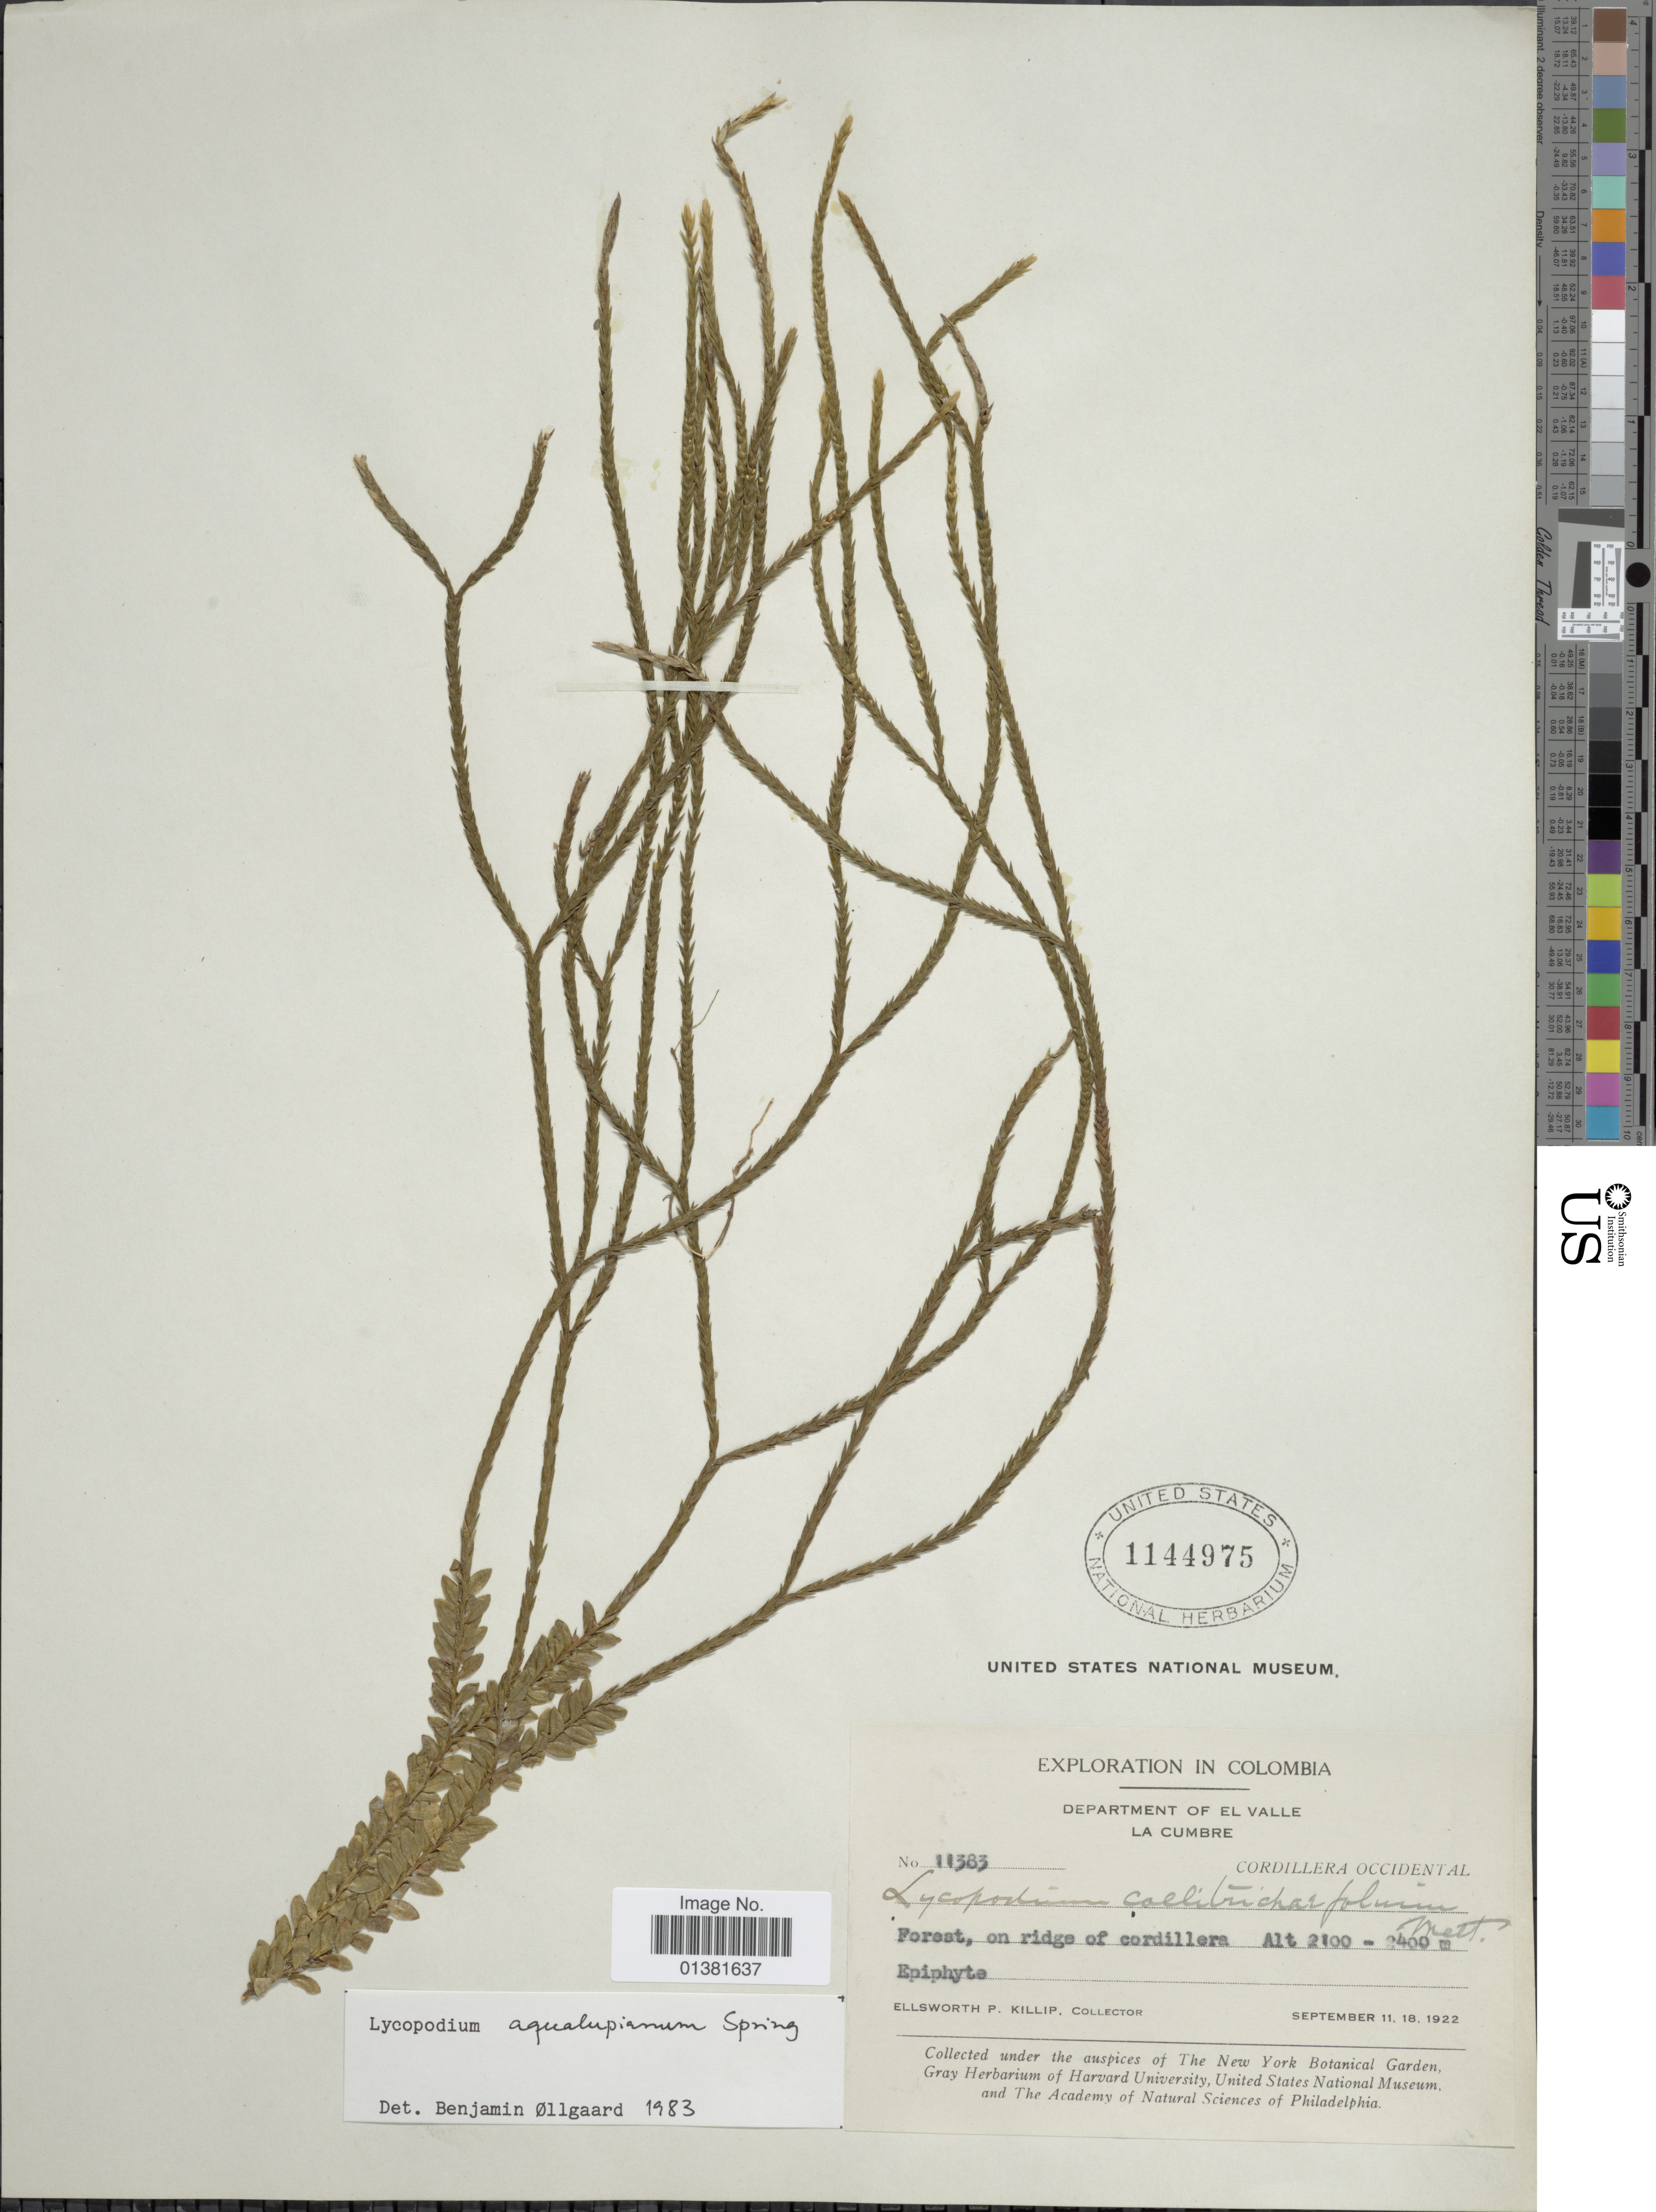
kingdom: Plantae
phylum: Tracheophyta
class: Lycopodiopsida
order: Lycopodiales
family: Lycopodiaceae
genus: Phlegmariurus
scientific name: Phlegmariurus aqualupianus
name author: (Spring) B. Øllg.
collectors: E. P. Killip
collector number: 11383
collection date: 1922-09-11/1922-09-18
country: Colombia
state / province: Valle del Cauca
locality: La Cumbre, forest, on ridge of cordillera. Cordillera Occidental.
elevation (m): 2100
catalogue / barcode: US 1144975